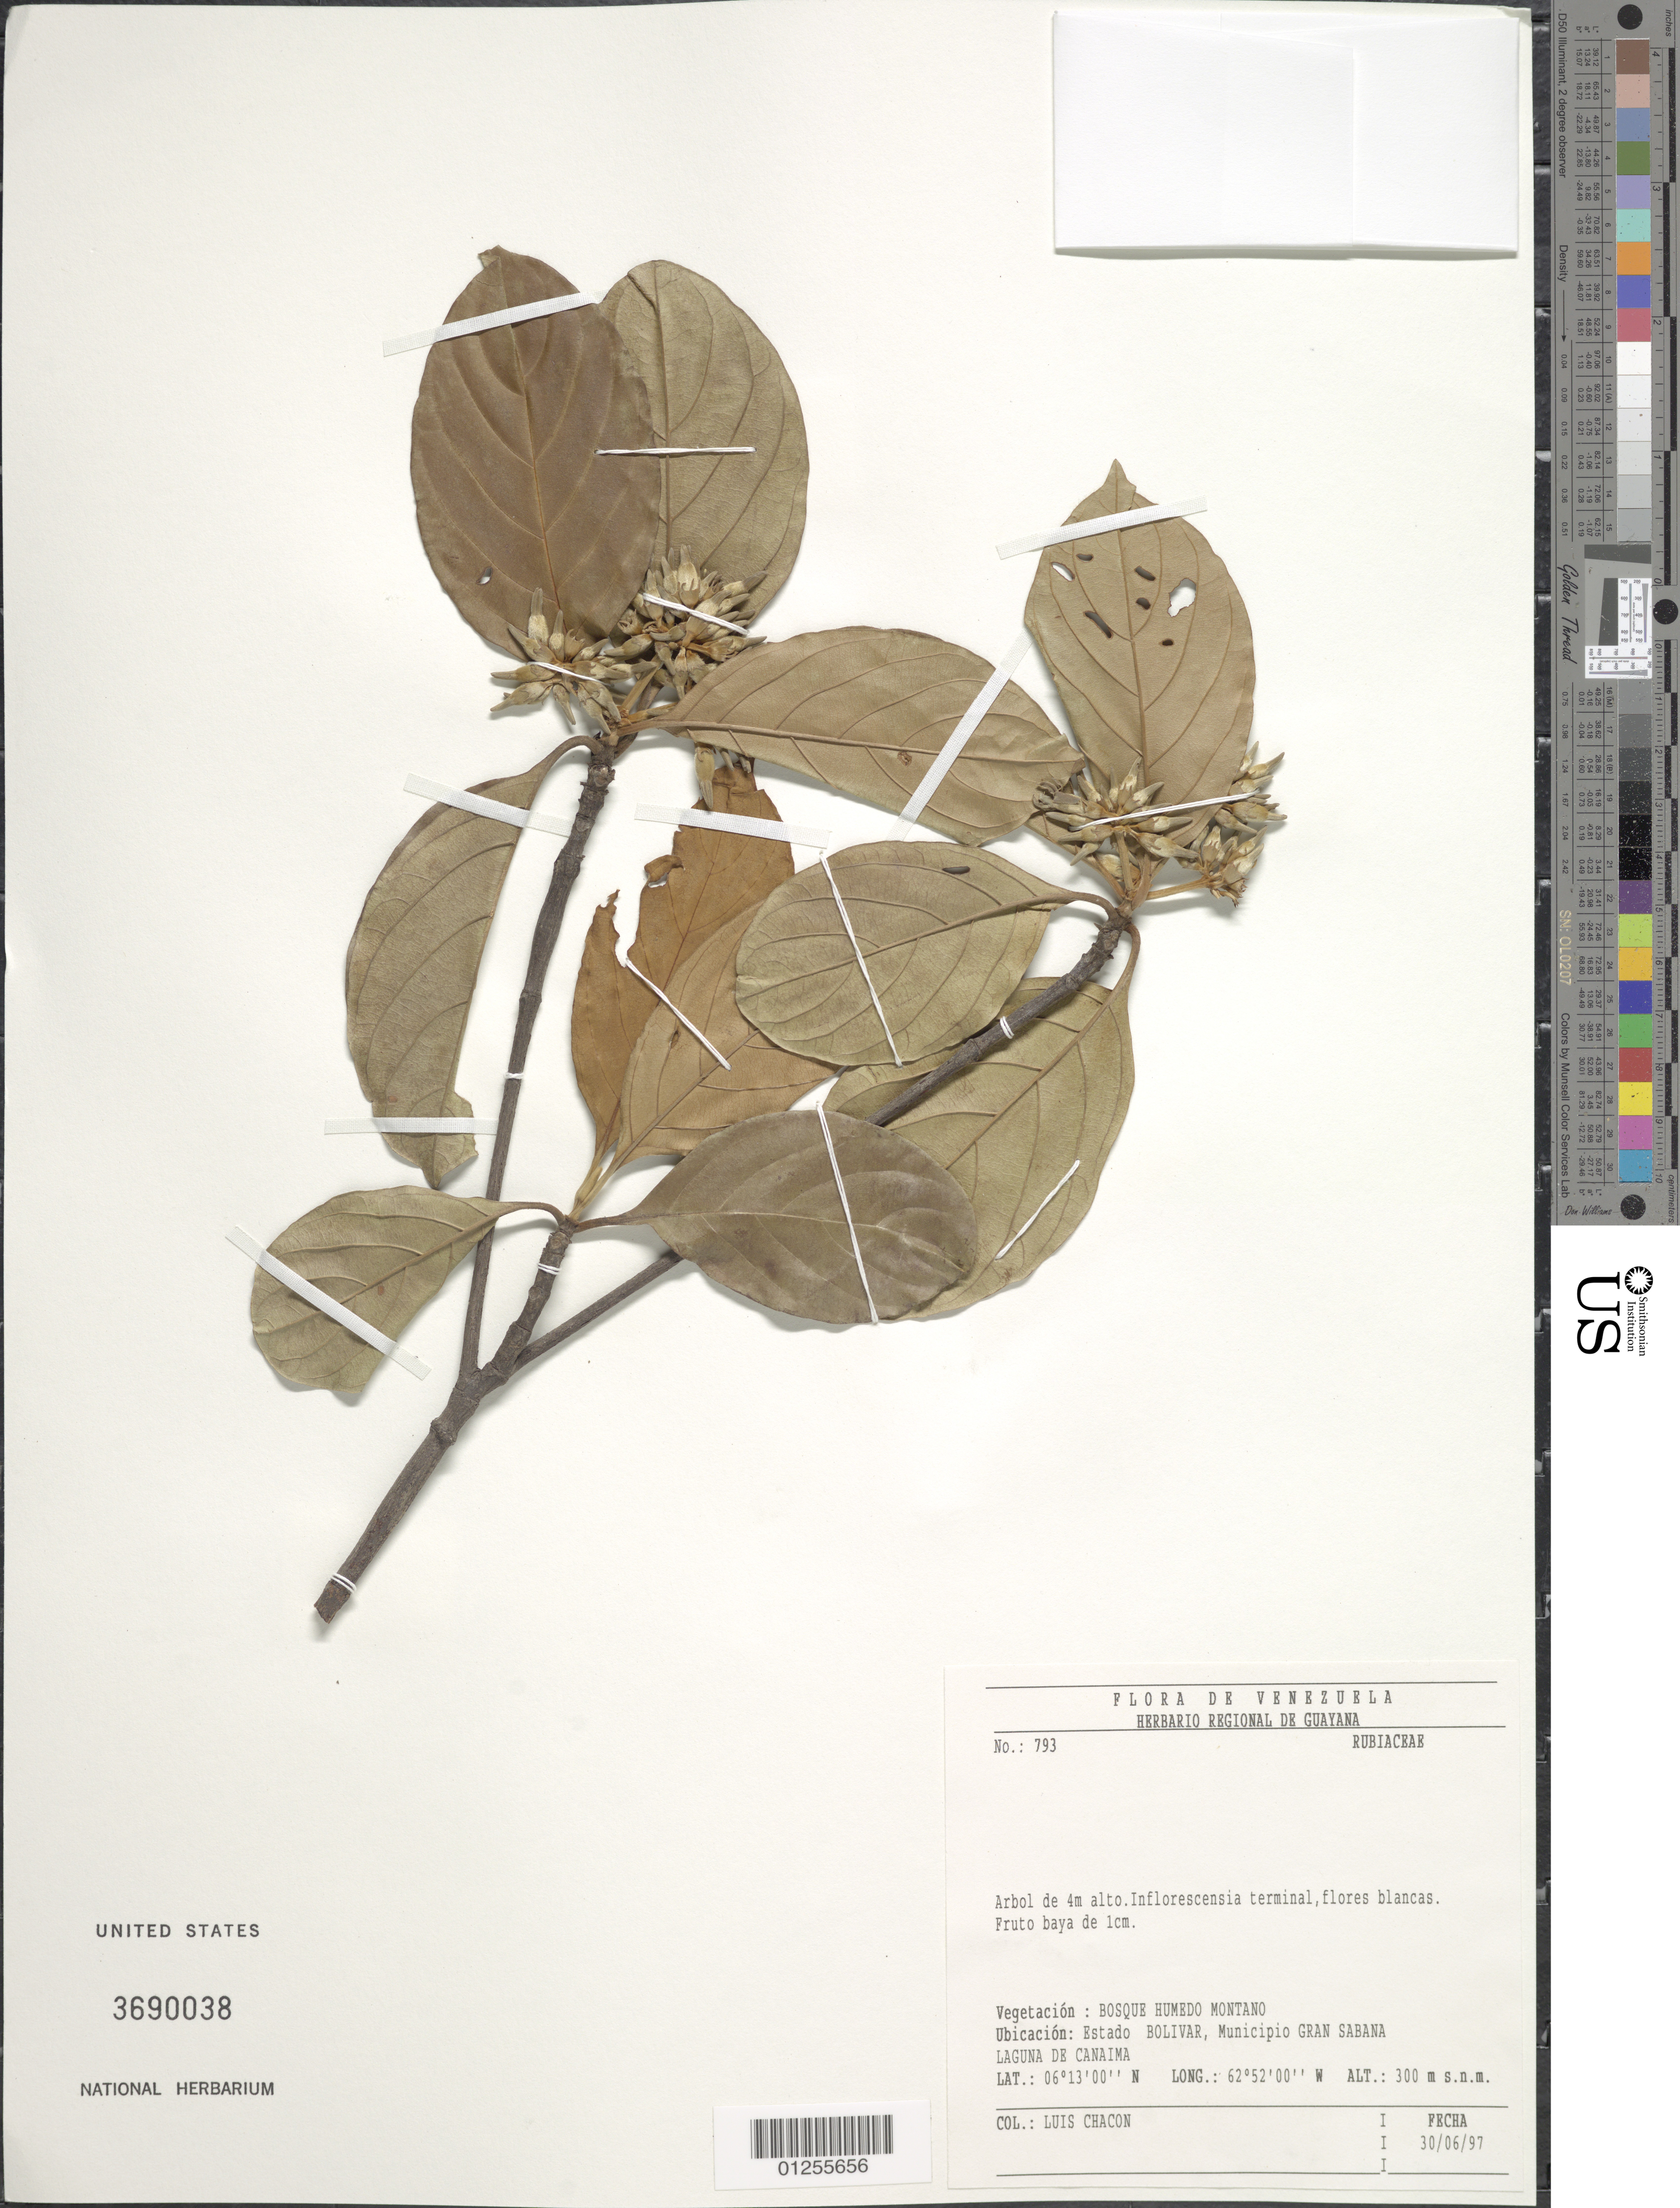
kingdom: Plantae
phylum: Tracheophyta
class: Magnoliopsida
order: Gentianales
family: Rubiaceae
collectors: L. Chacon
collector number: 793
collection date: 1997-06-30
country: Venezuela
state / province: Bolívar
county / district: Gran Sabana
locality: Laguna de Canaima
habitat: Bosque humedo montano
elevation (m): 300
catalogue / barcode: US 3690038